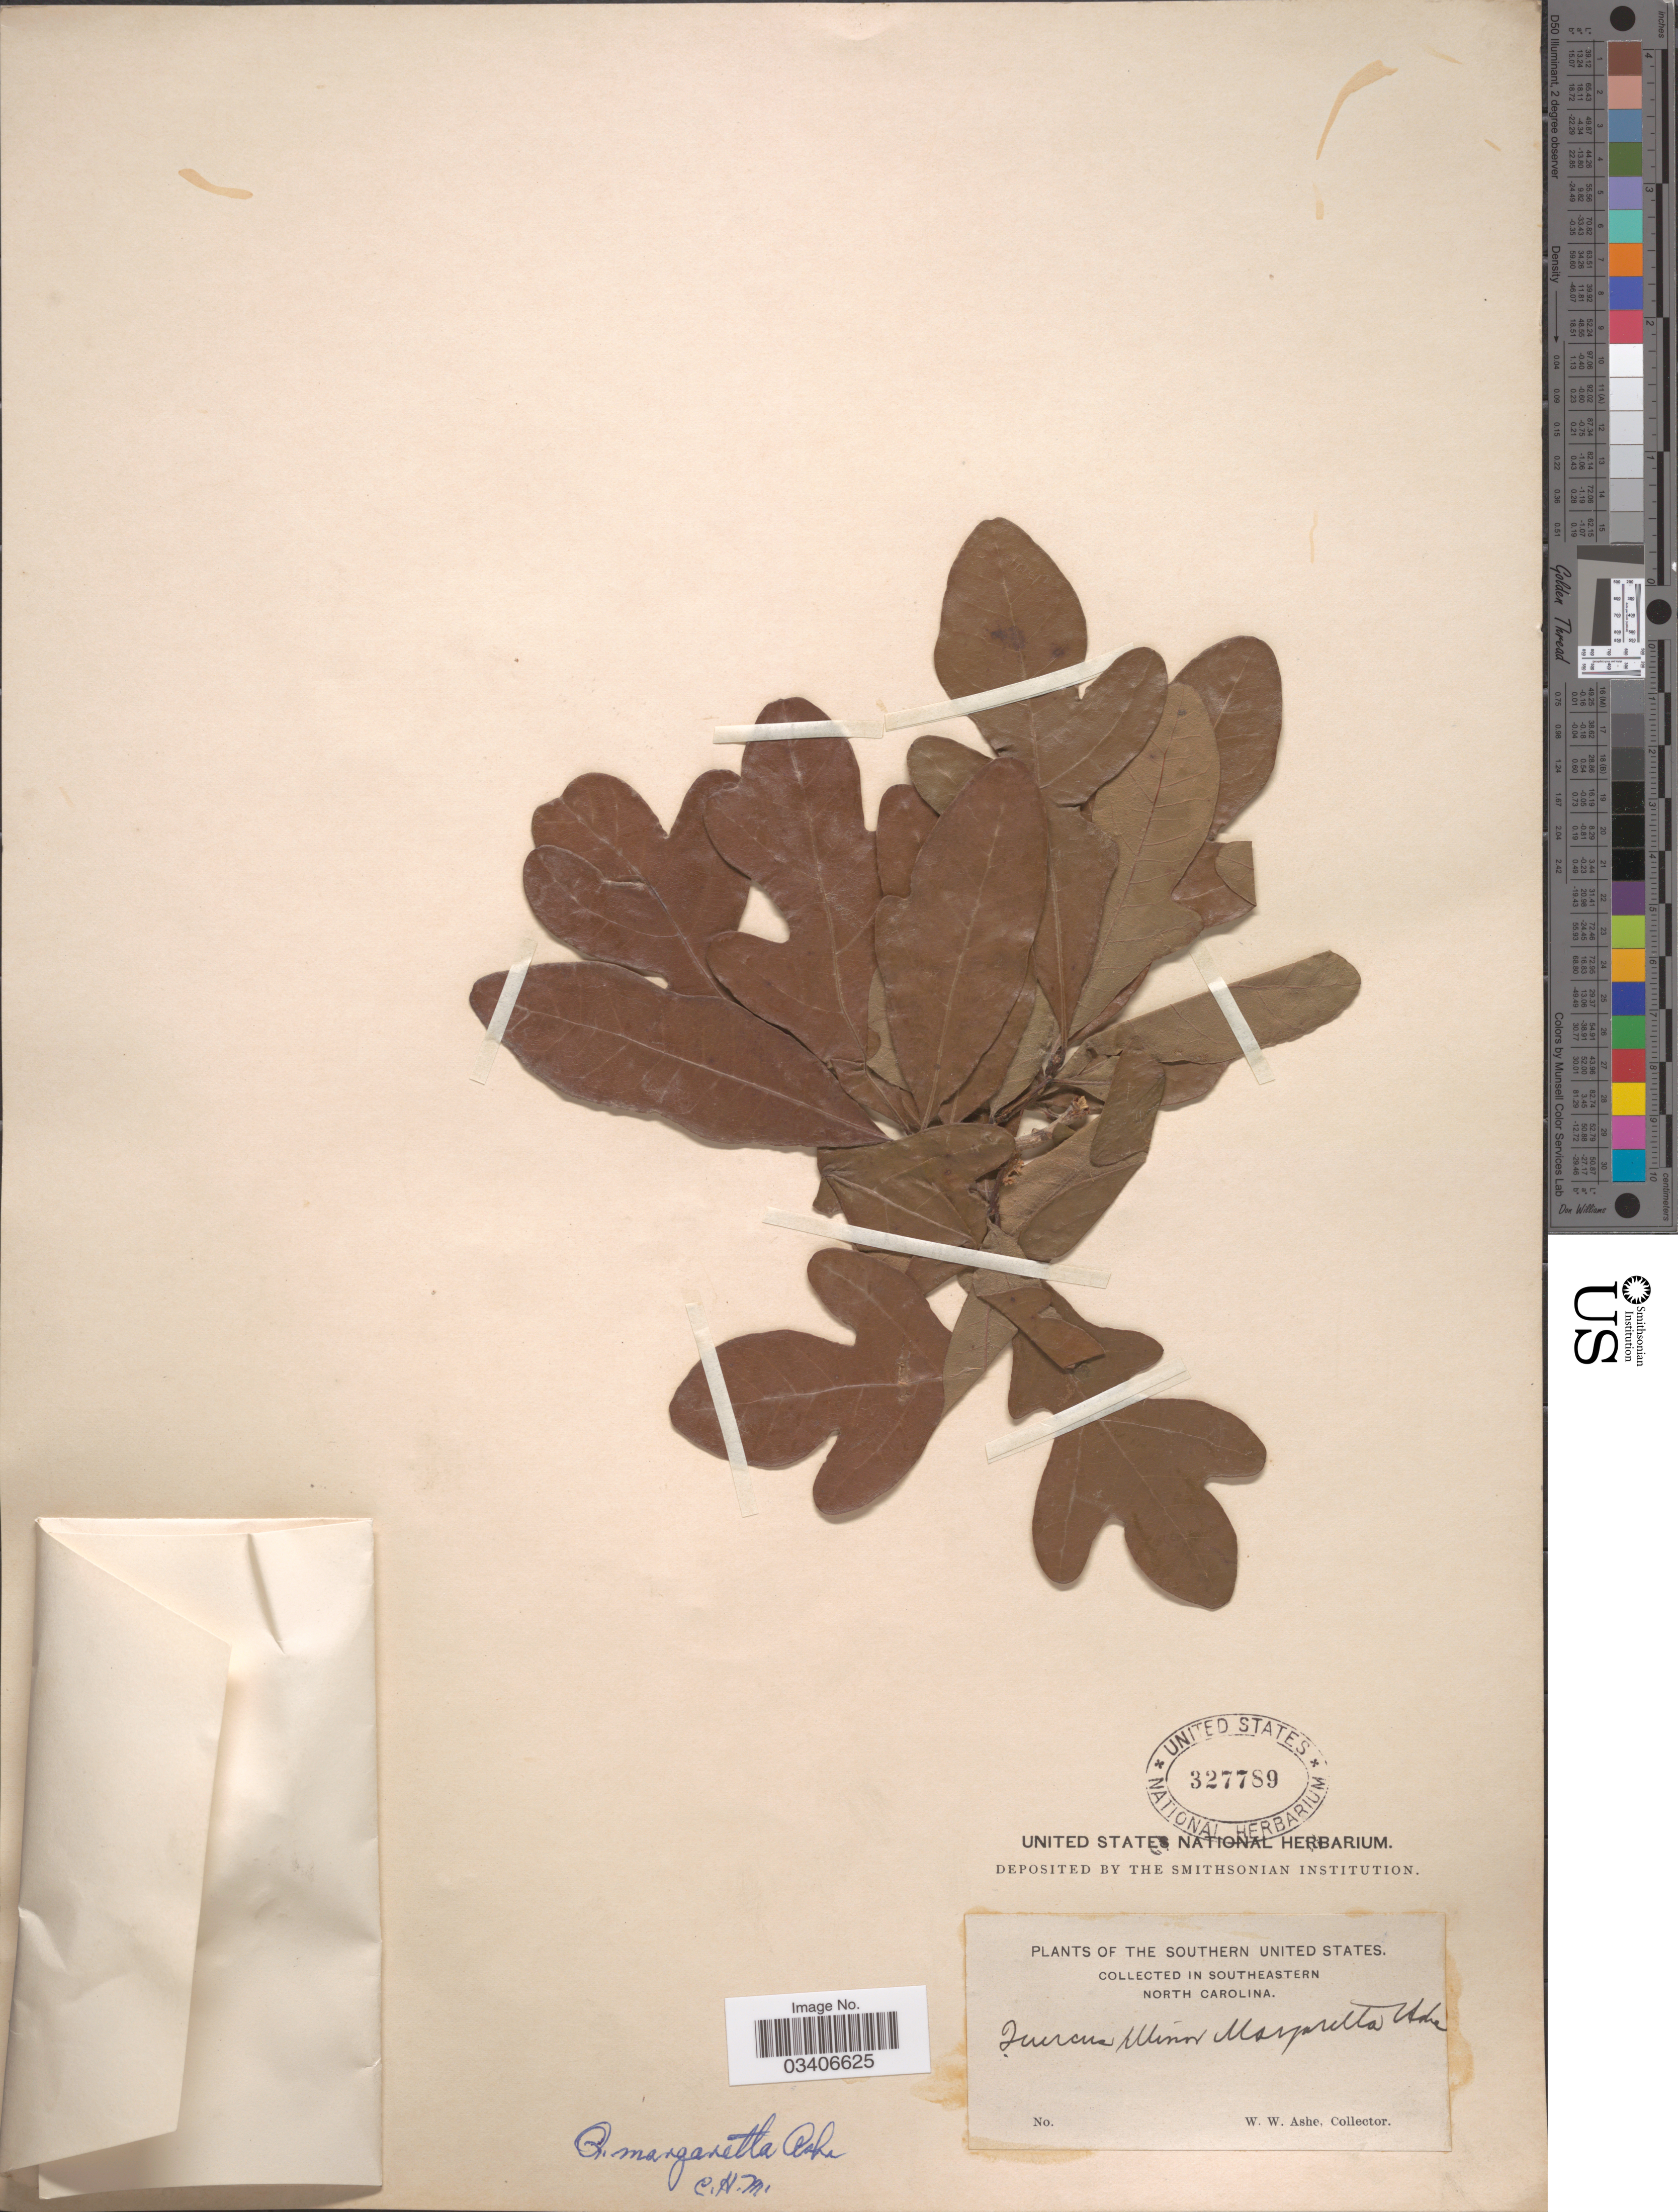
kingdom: Plantae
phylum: Tracheophyta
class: Magnoliopsida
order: Fagales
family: Fagaceae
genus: Quercus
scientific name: Quercus margarettae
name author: Ashe ex Small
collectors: W. W. Ashe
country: United States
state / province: North Carolina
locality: The Southern United States. In southeastern.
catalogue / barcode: US 327789